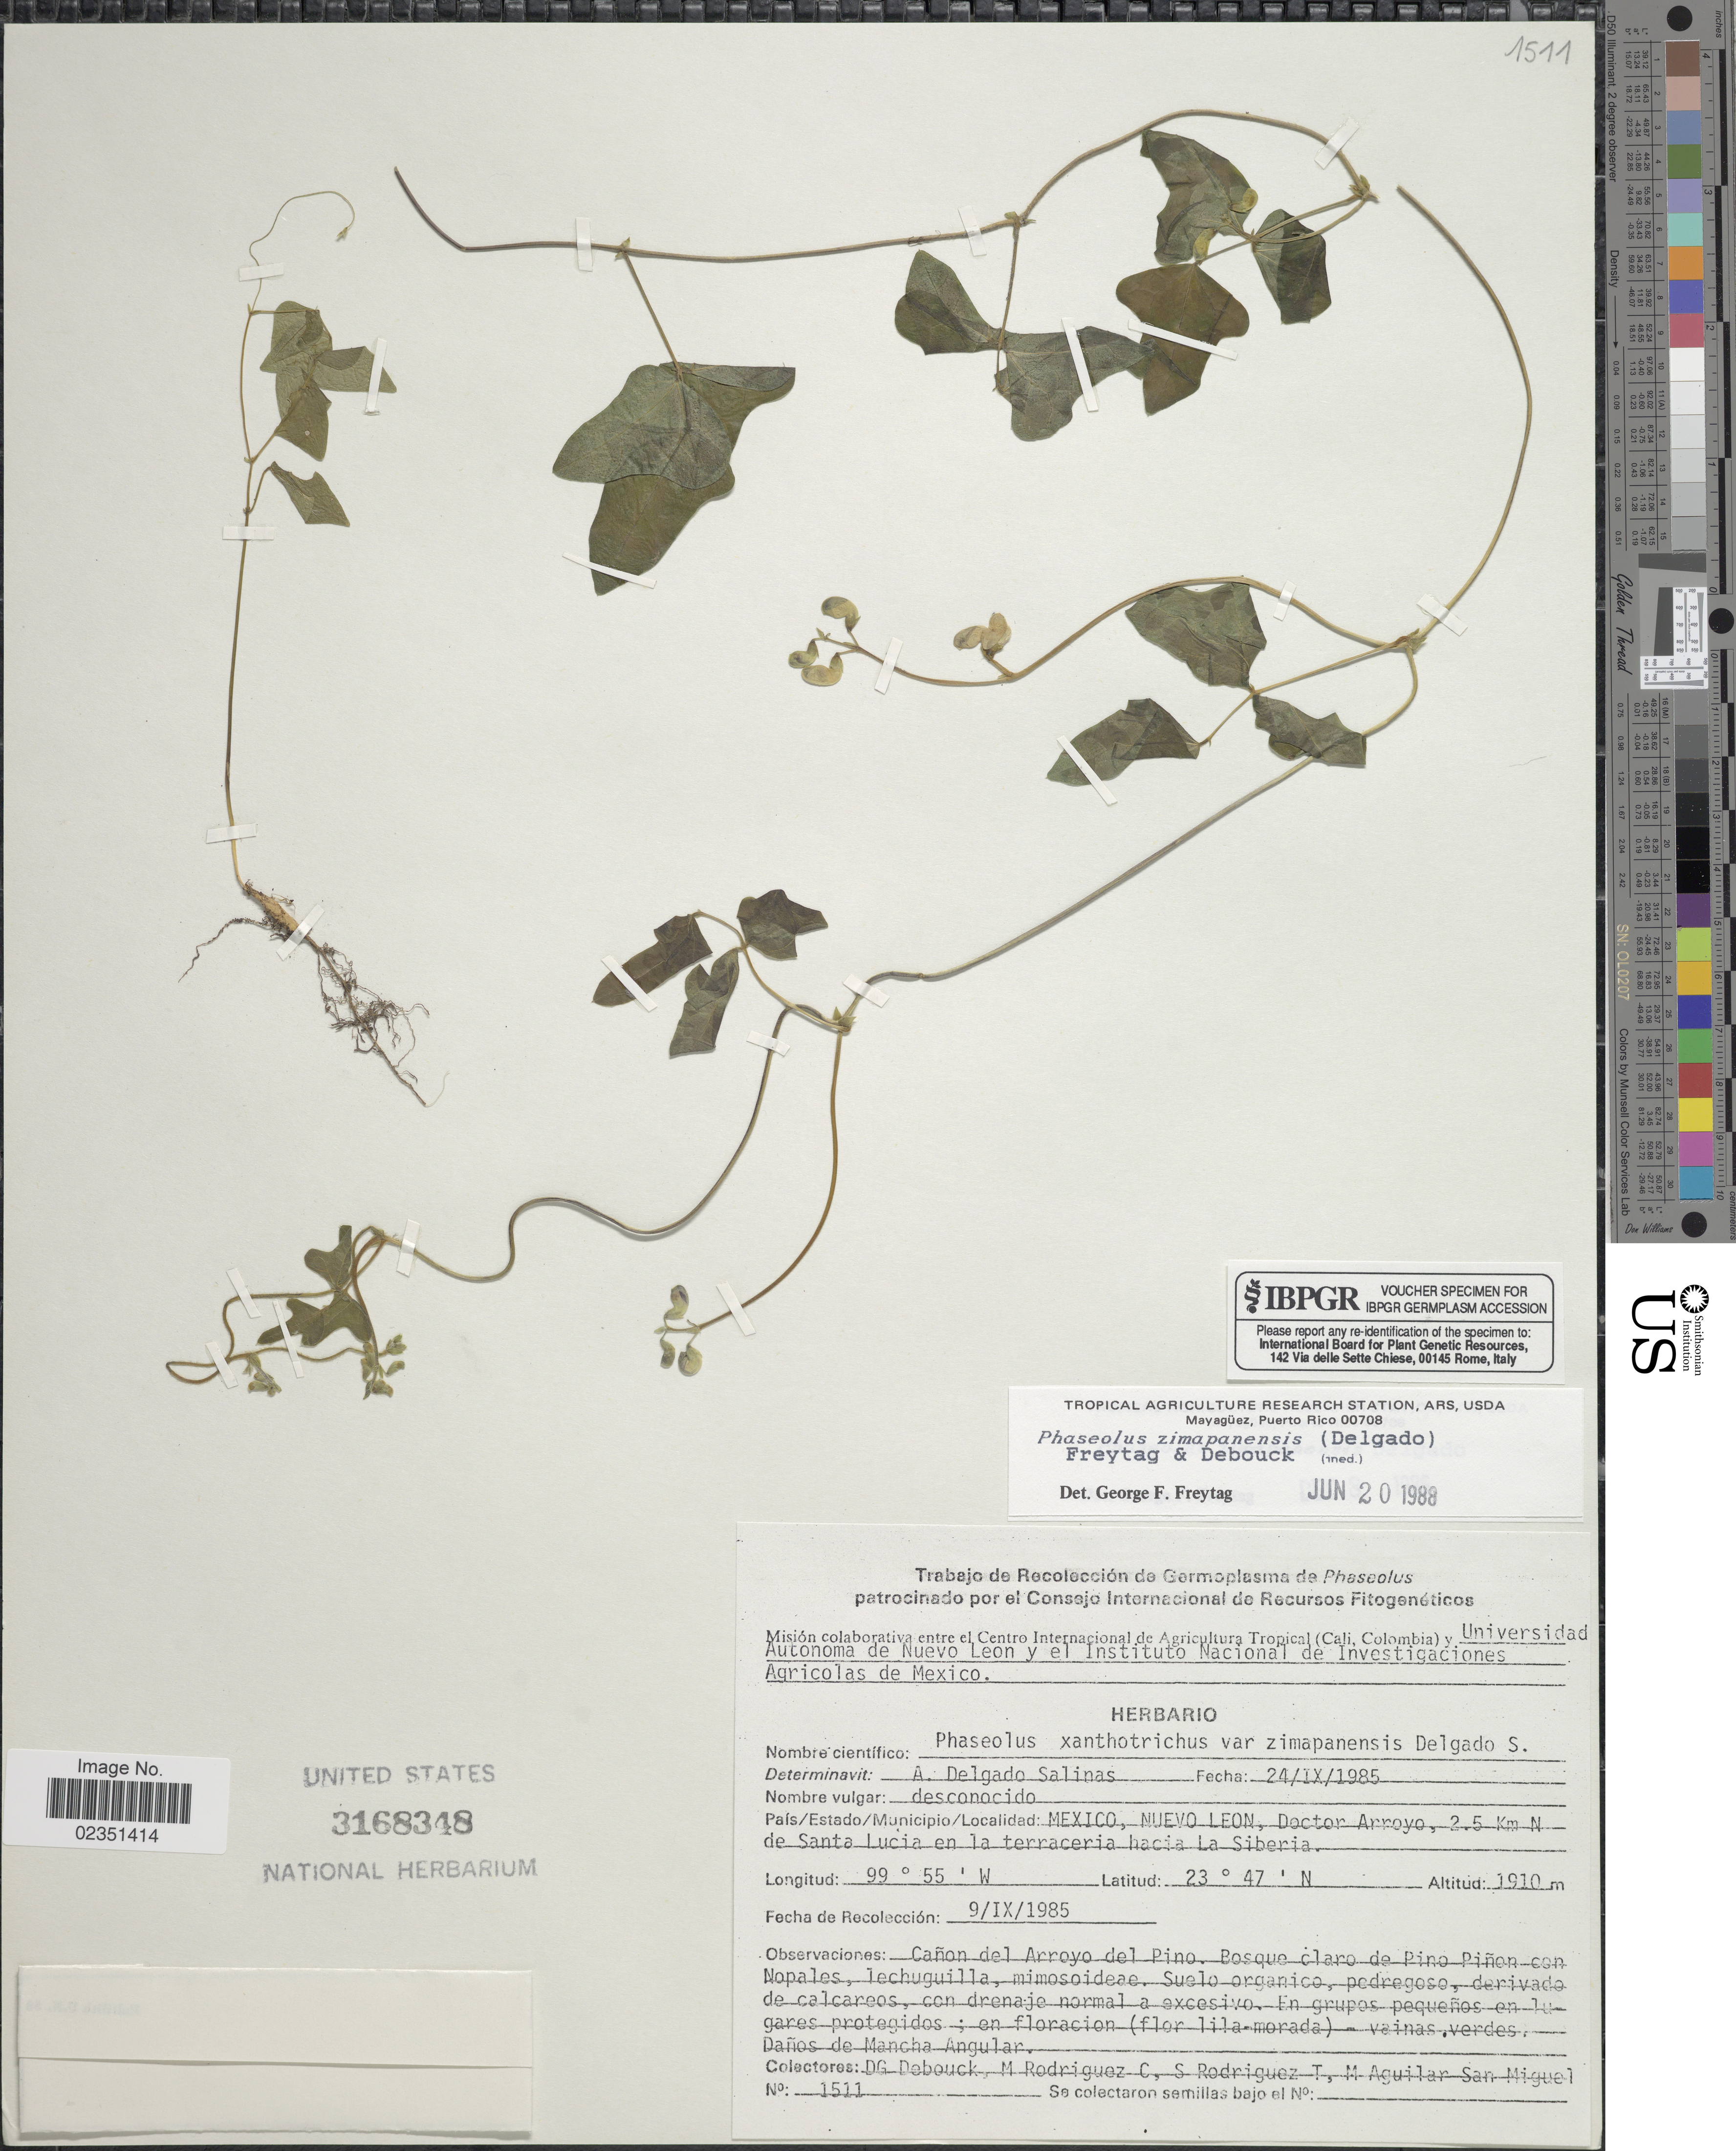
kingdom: Plantae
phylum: Tracheophyta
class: Magnoliopsida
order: Fabales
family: Fabaceae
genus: Phaseolus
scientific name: Phaseolus zimapanensis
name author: A. Delgado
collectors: D. Debouck, M. Rodriguez C., S. Rodriguez T. & M. San Miguel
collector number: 1511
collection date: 1985-09-09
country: Mexico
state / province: Nuevo León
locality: Doctor Arroyo, 2.5 Km N de Santa Lucia en la terraceria hacia La Siberia. Canon del Arroyo del Pino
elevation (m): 1910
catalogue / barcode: US 3168348